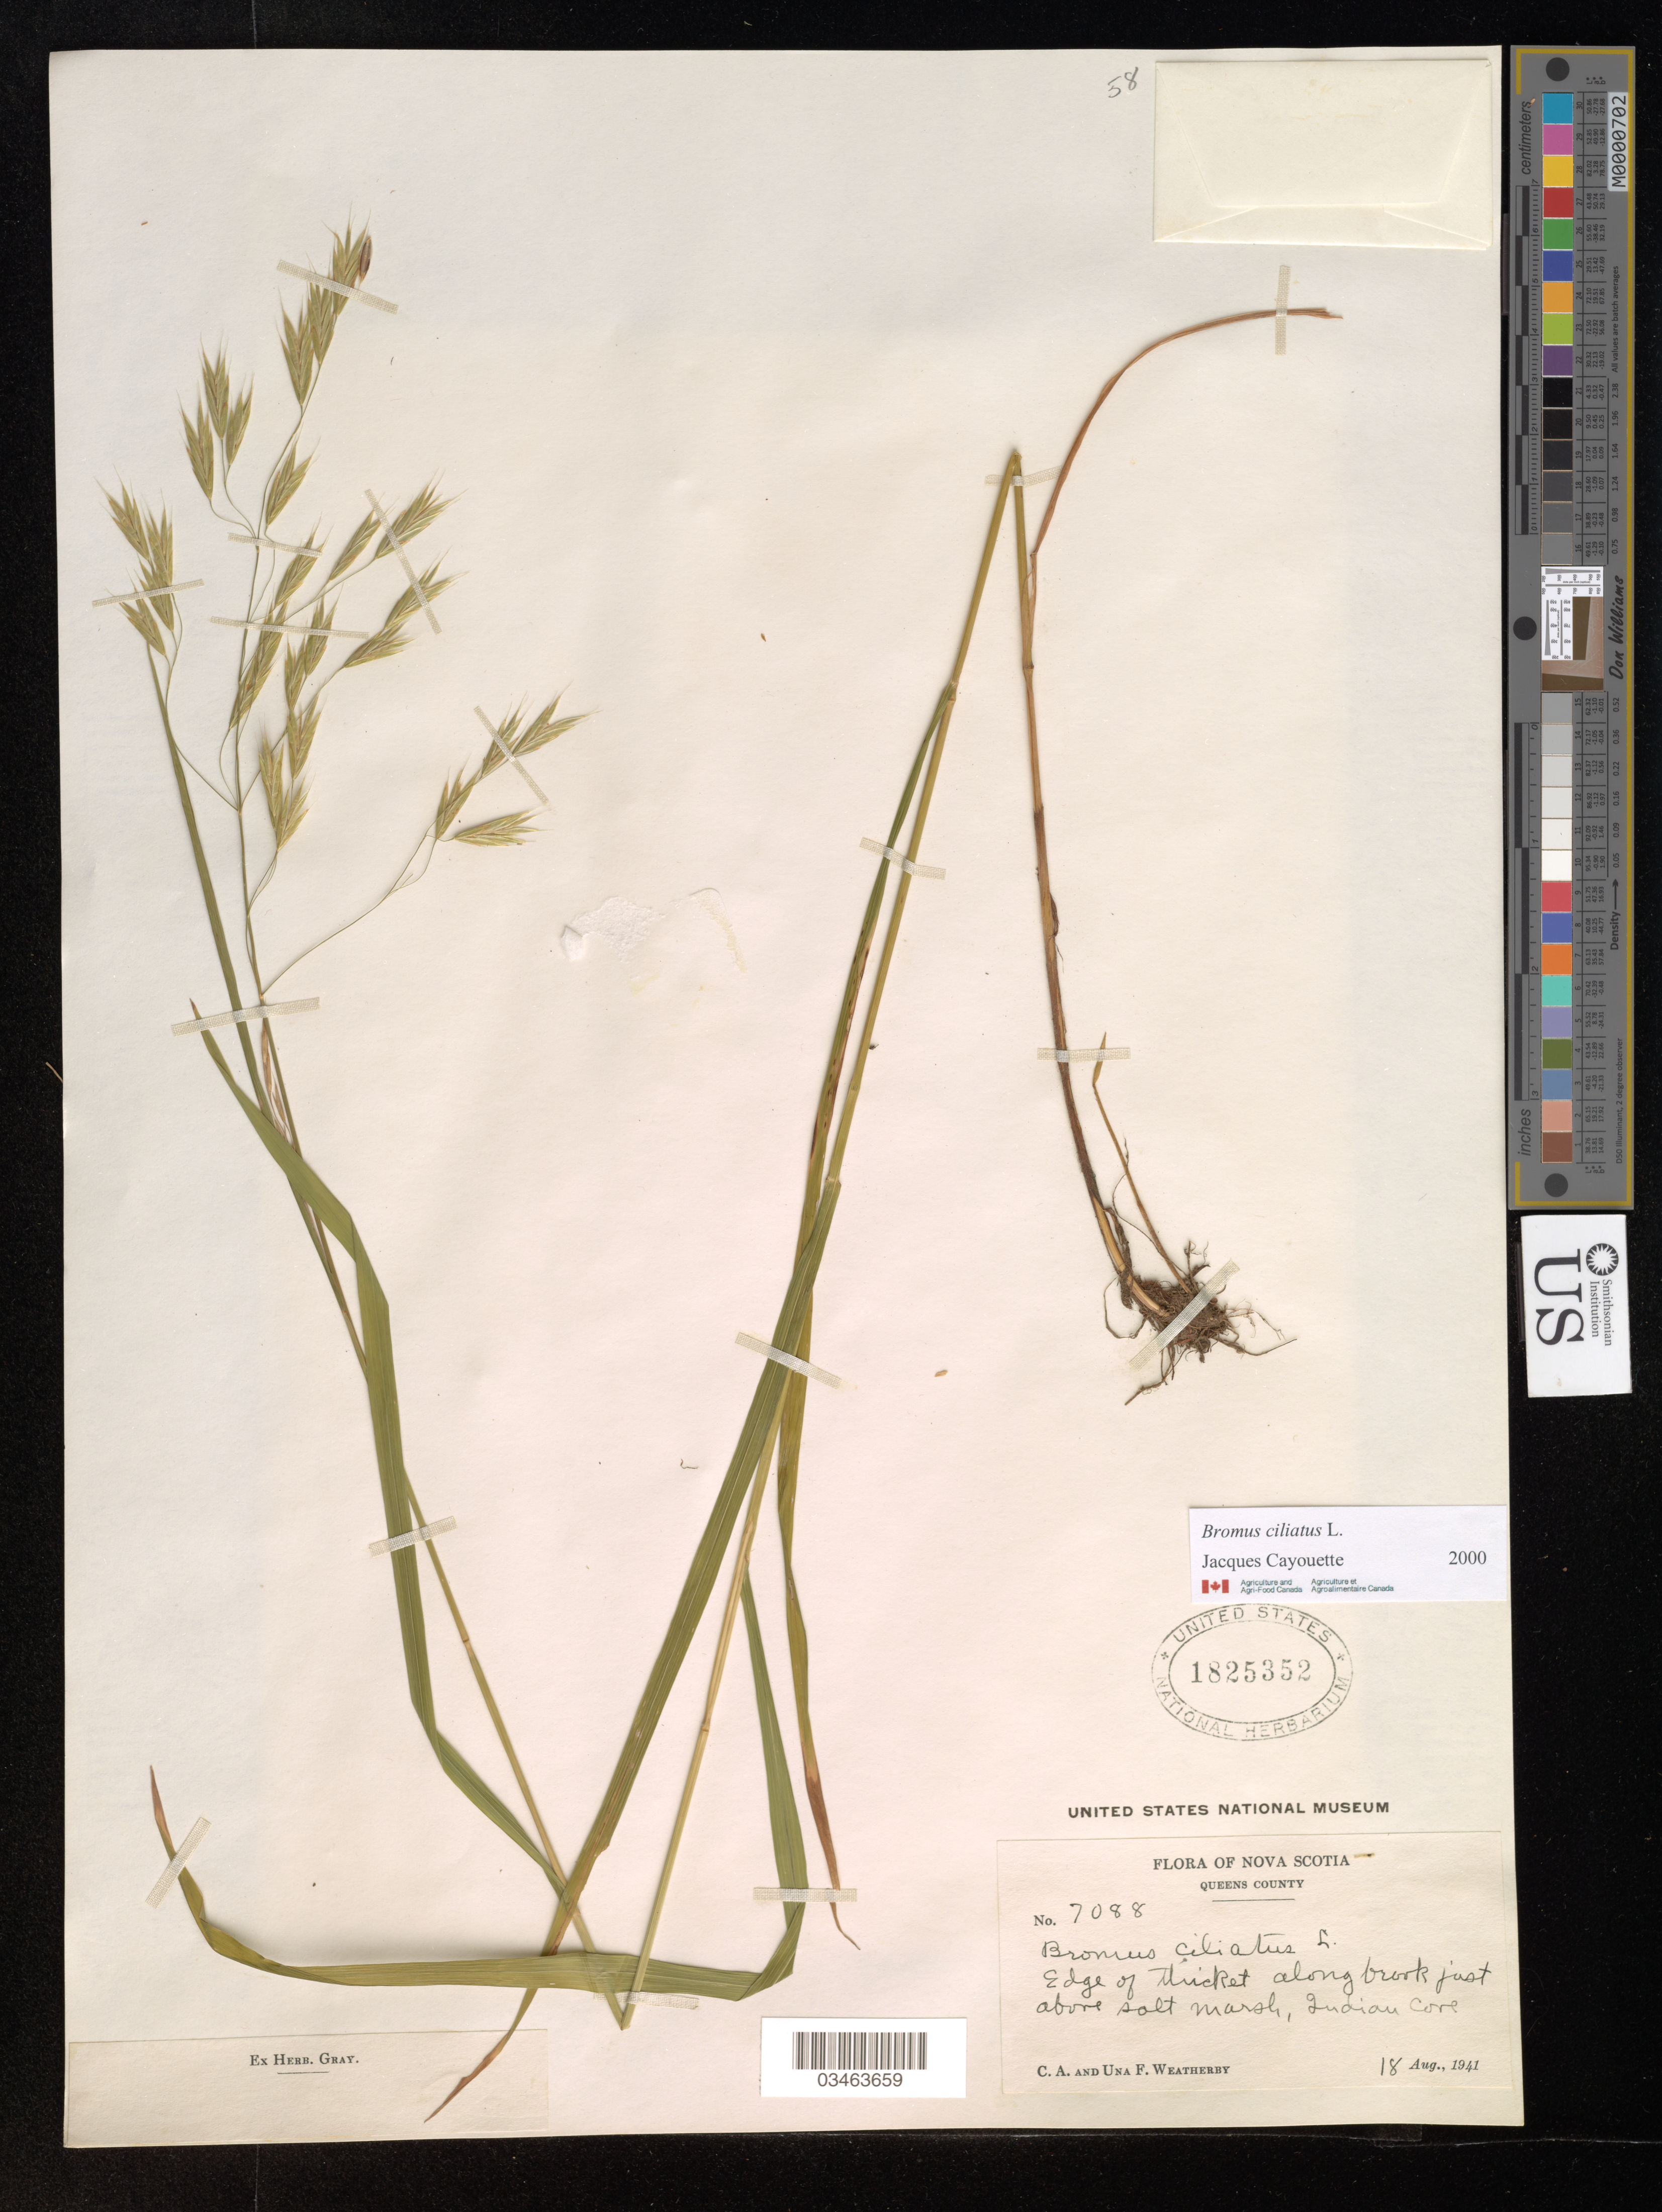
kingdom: Plantae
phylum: Tracheophyta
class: Liliopsida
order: Poales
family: Poaceae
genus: Bromus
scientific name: Bromus ciliatus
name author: L.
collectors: C. A. Weatherby & U. Weatherby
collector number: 7088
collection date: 1941-08-18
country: Canada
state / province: Nova Scotia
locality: Queens County. Edge of thicket along brook just above salt marsh, Indian Cove*.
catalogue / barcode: US 1825352